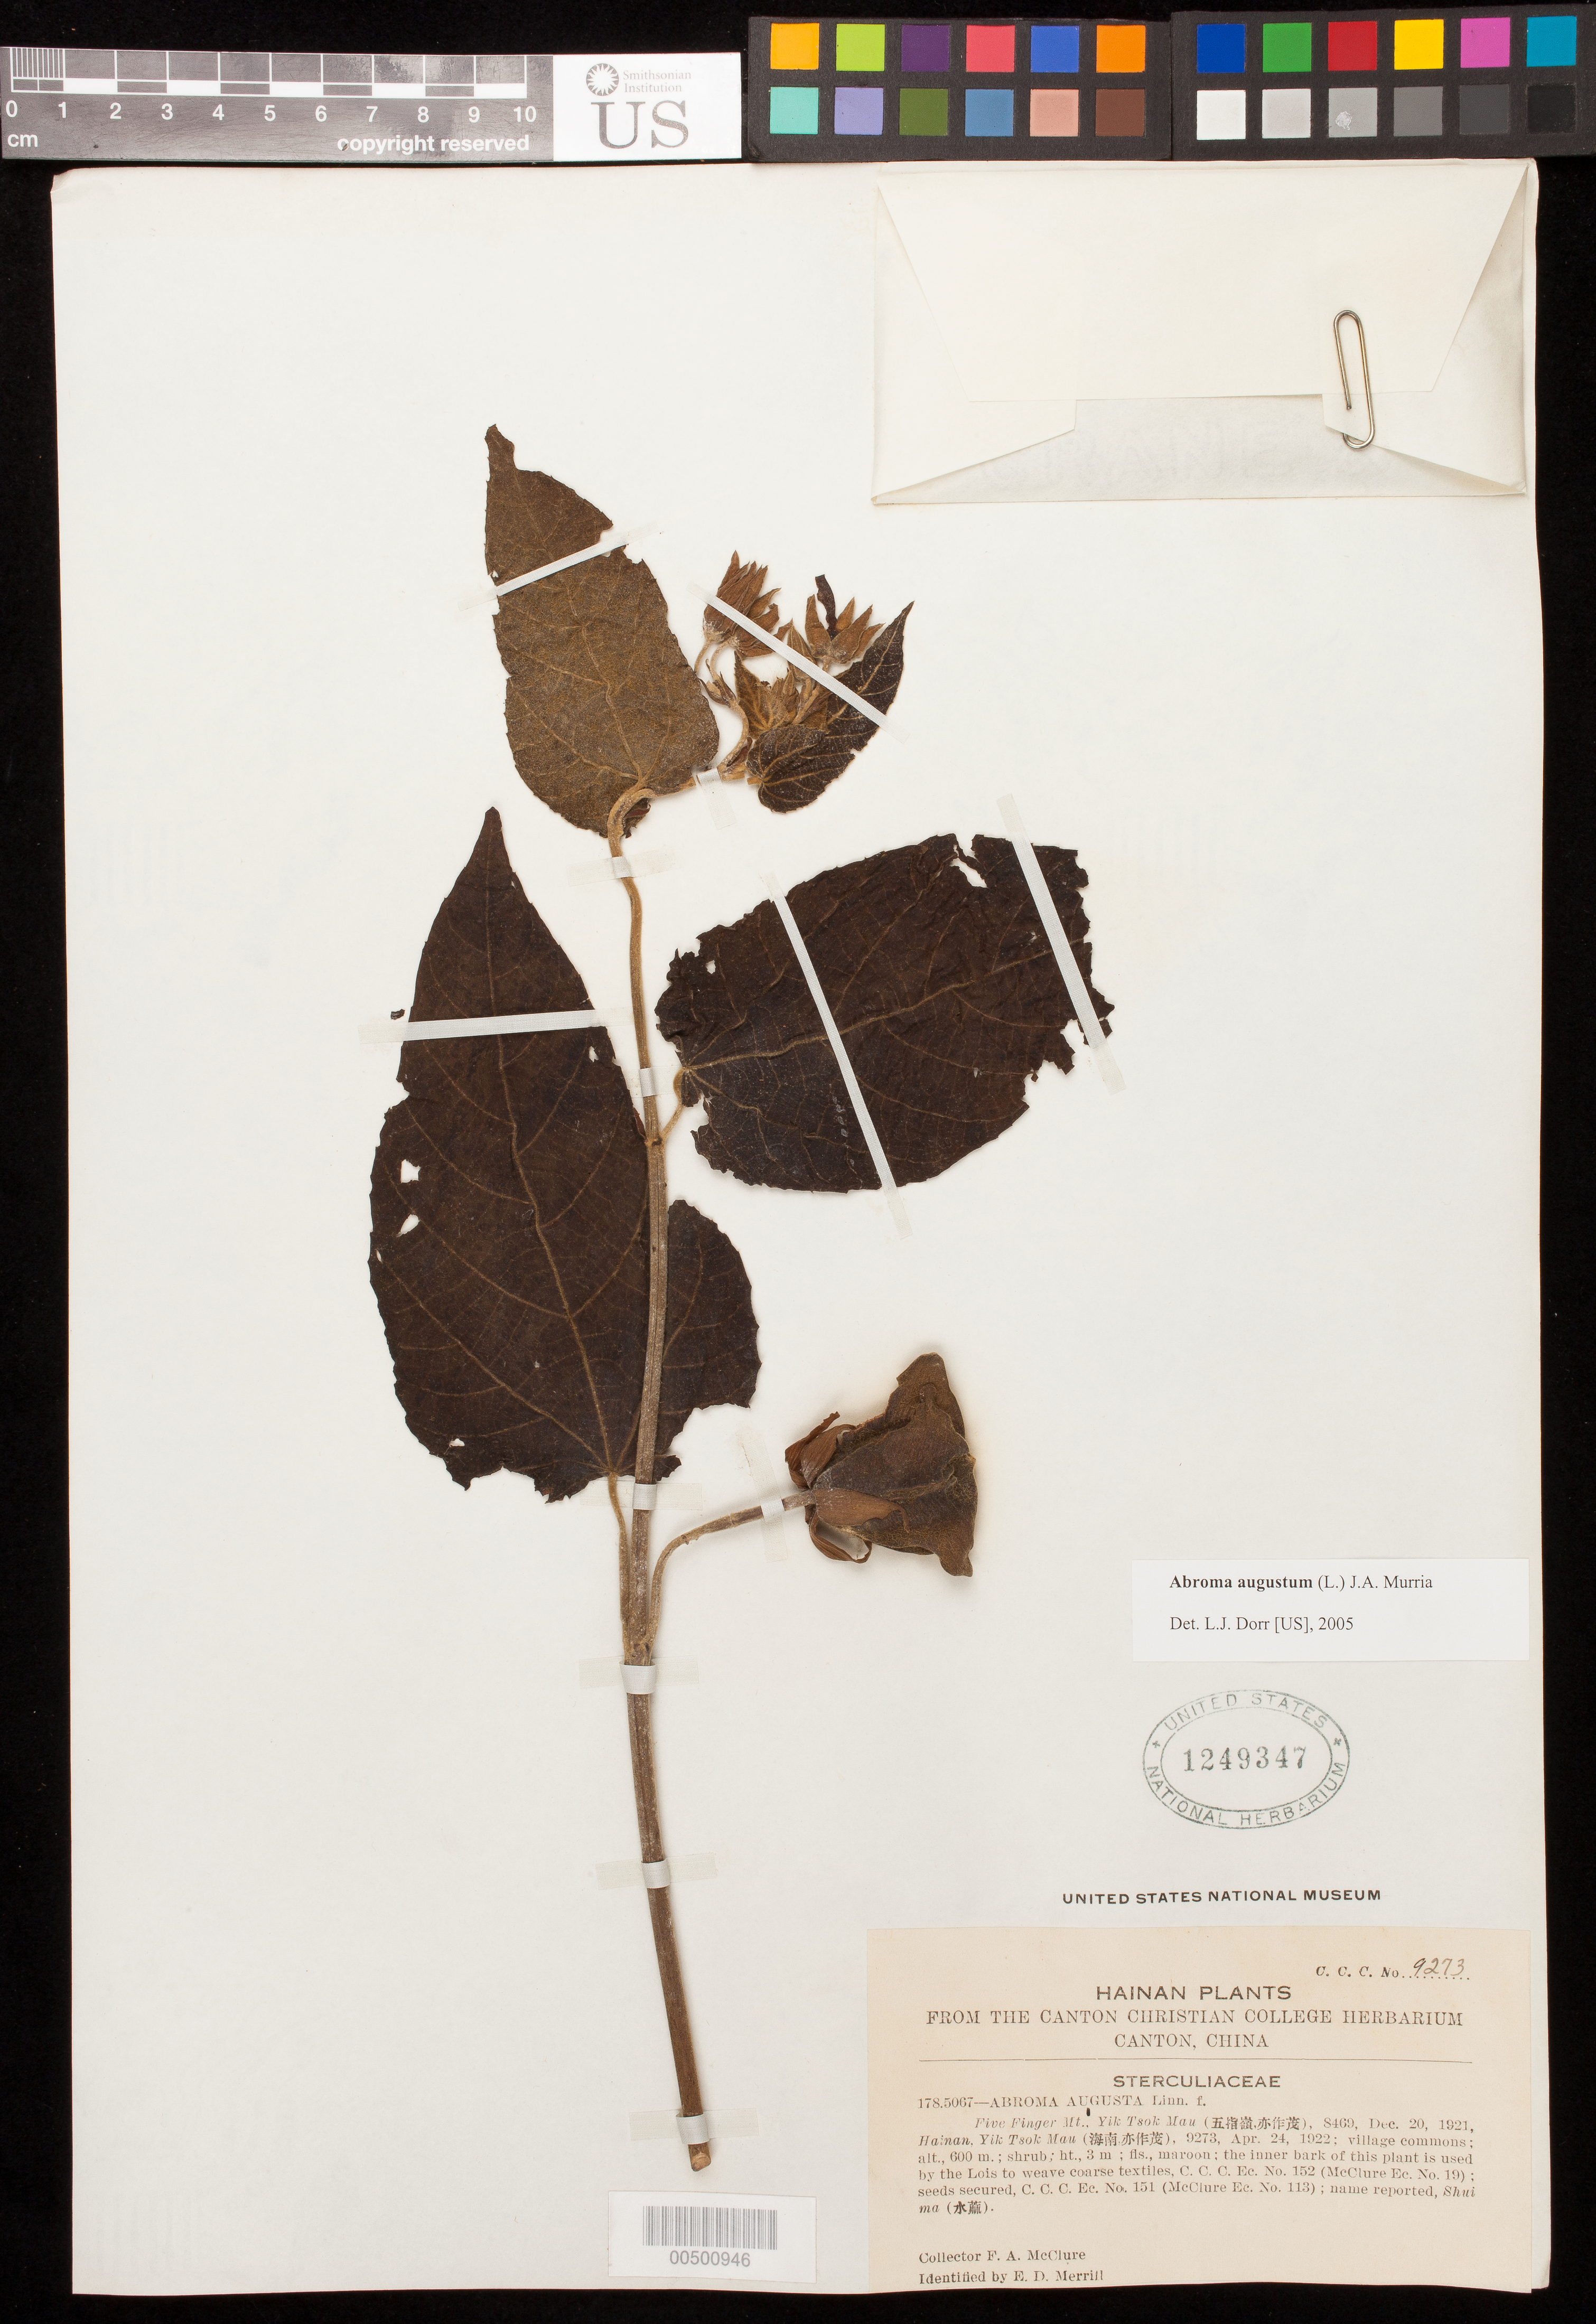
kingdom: Plantae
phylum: Tracheophyta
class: Magnoliopsida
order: Malvales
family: Malvaceae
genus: Abroma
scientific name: Abroma augusta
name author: (L.) L. f.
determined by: Merrill, Elmer D.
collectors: F. A. McClure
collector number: C.C.C 9273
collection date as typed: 24 Apr 1922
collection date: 1922-04-24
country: China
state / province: Hainan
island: Hainan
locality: Hainan, Yik Tsok Mau [Formerly in Kwangtung Province]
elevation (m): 600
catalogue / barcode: US 1249347